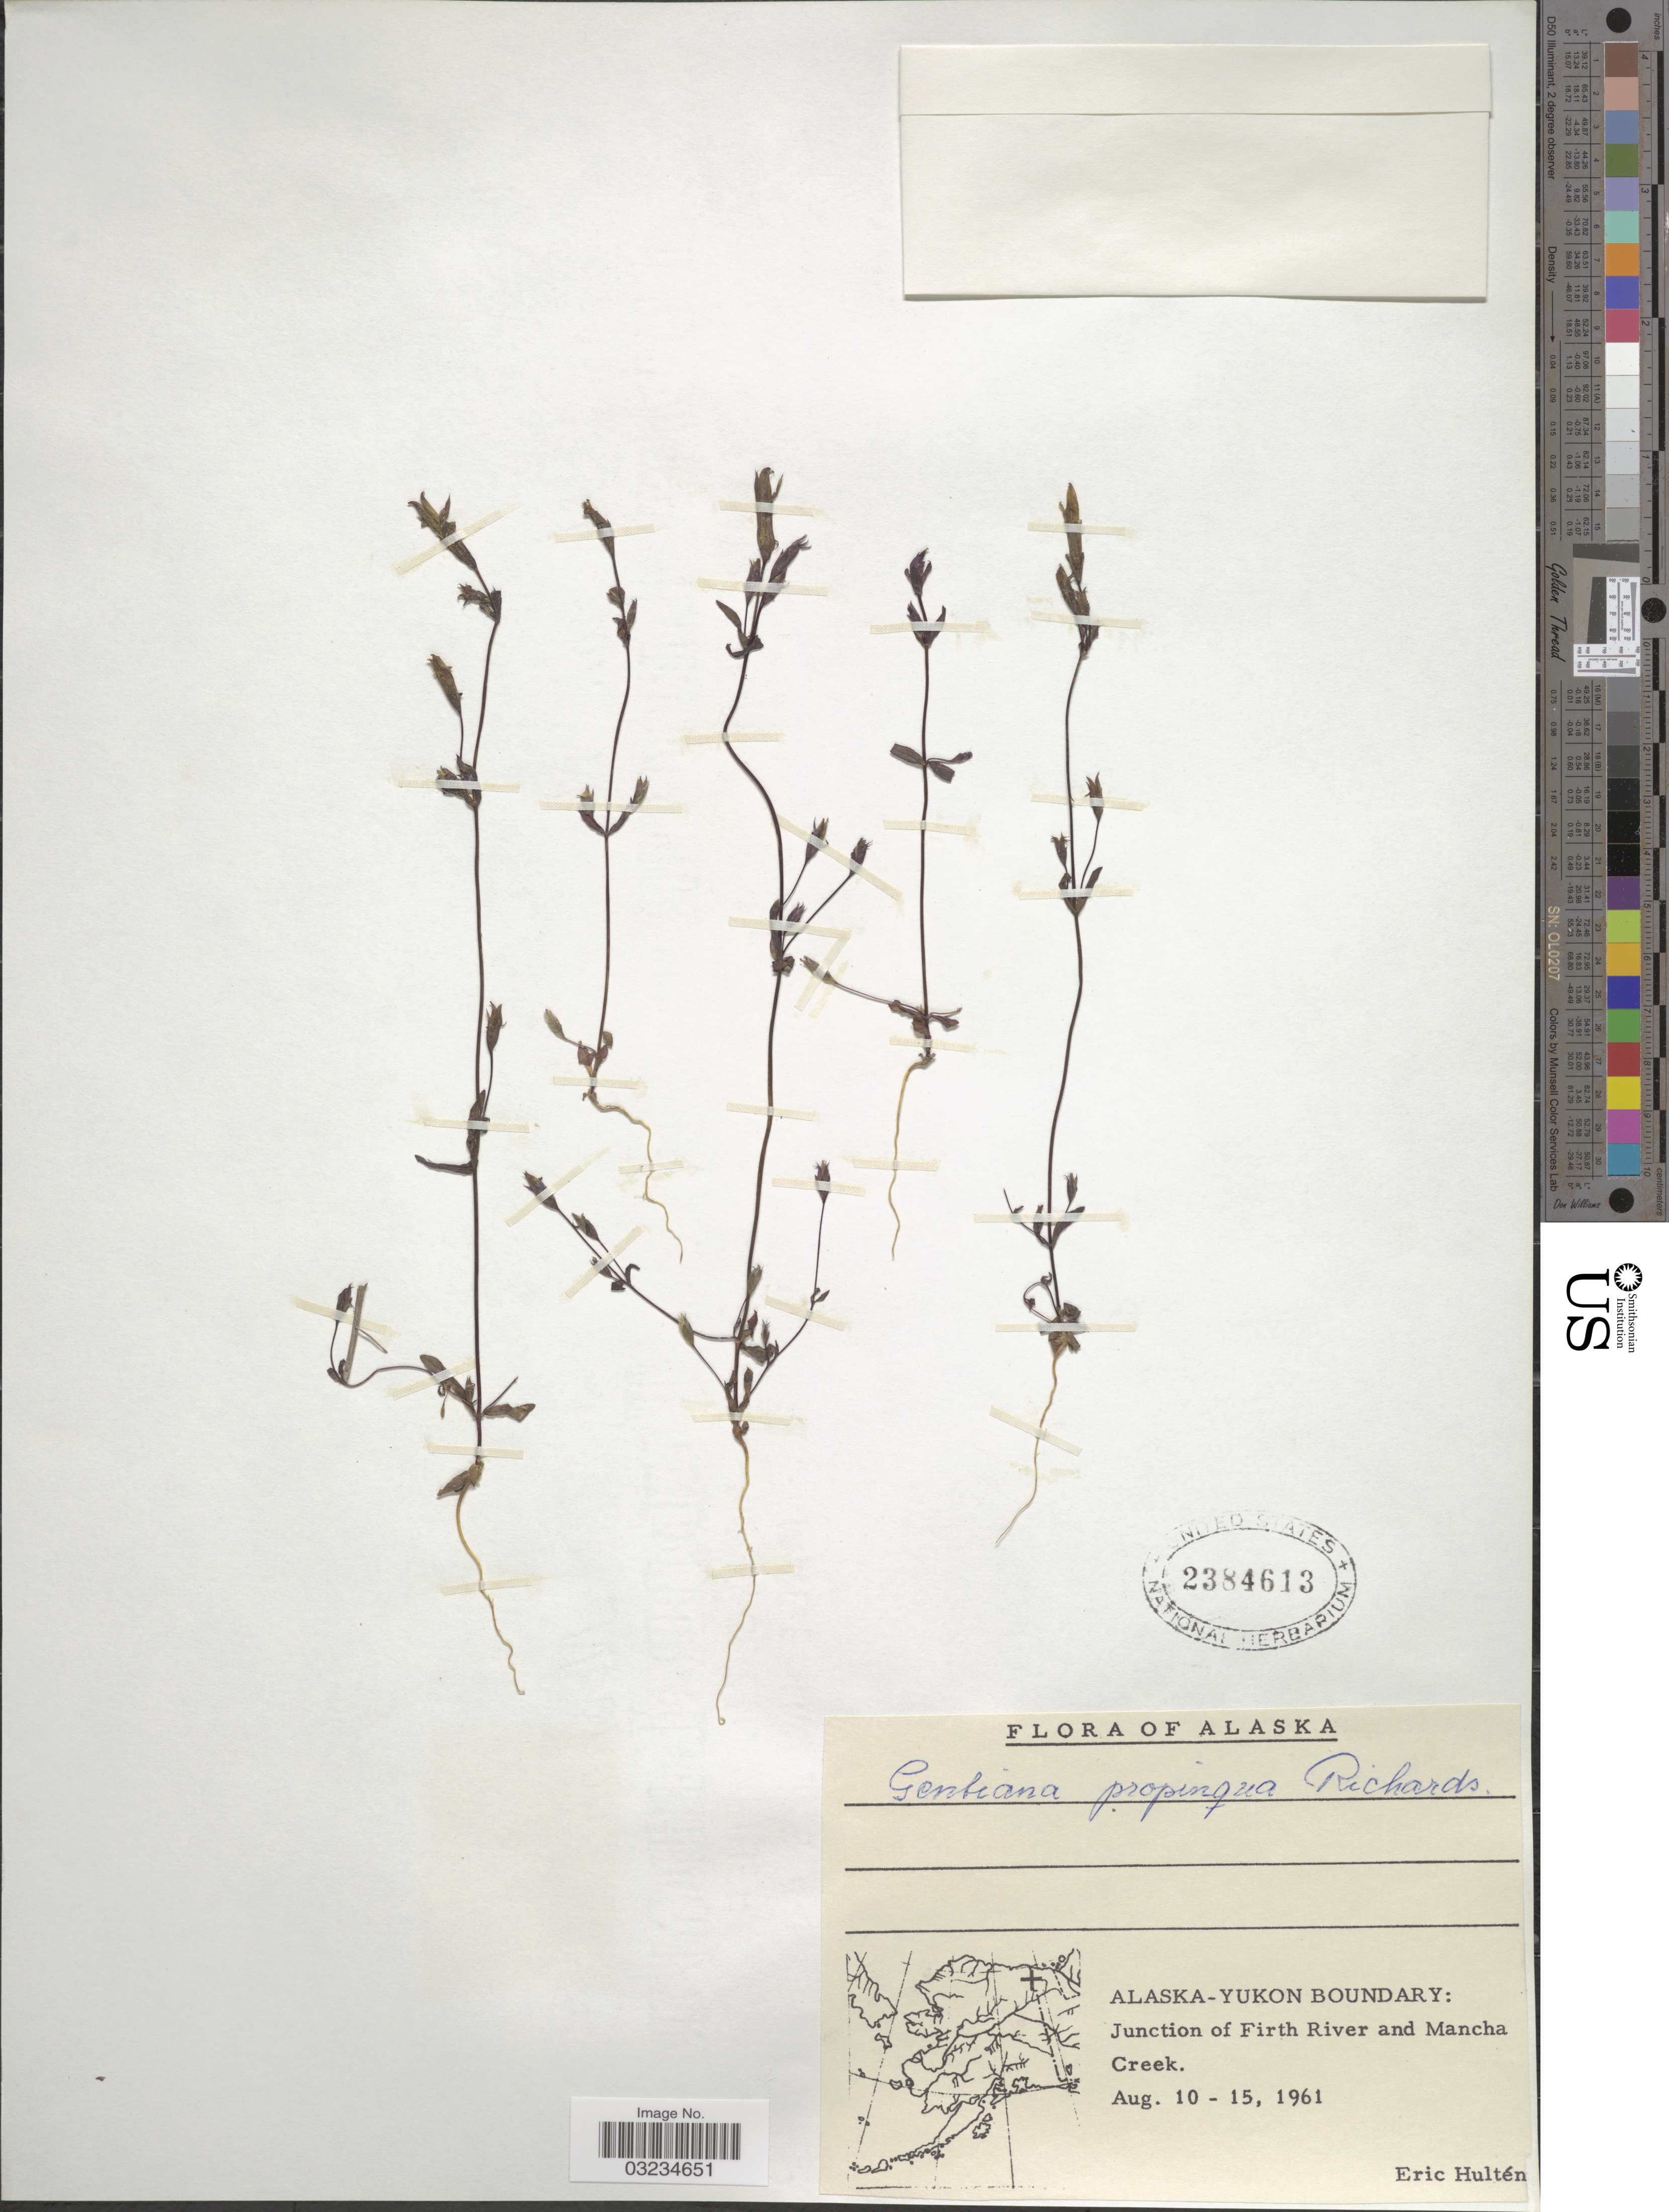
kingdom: Plantae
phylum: Tracheophyta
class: Magnoliopsida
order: Gentianales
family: Gentianaceae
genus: Gentiana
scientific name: Gentiana propinqua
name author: Richards.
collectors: E. G. Hultén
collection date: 1961-08-10/1961-08-15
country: United States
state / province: Alaska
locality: Yukon Boundary: Junction of Firth River and Mancha Creek.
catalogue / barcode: US 2384613